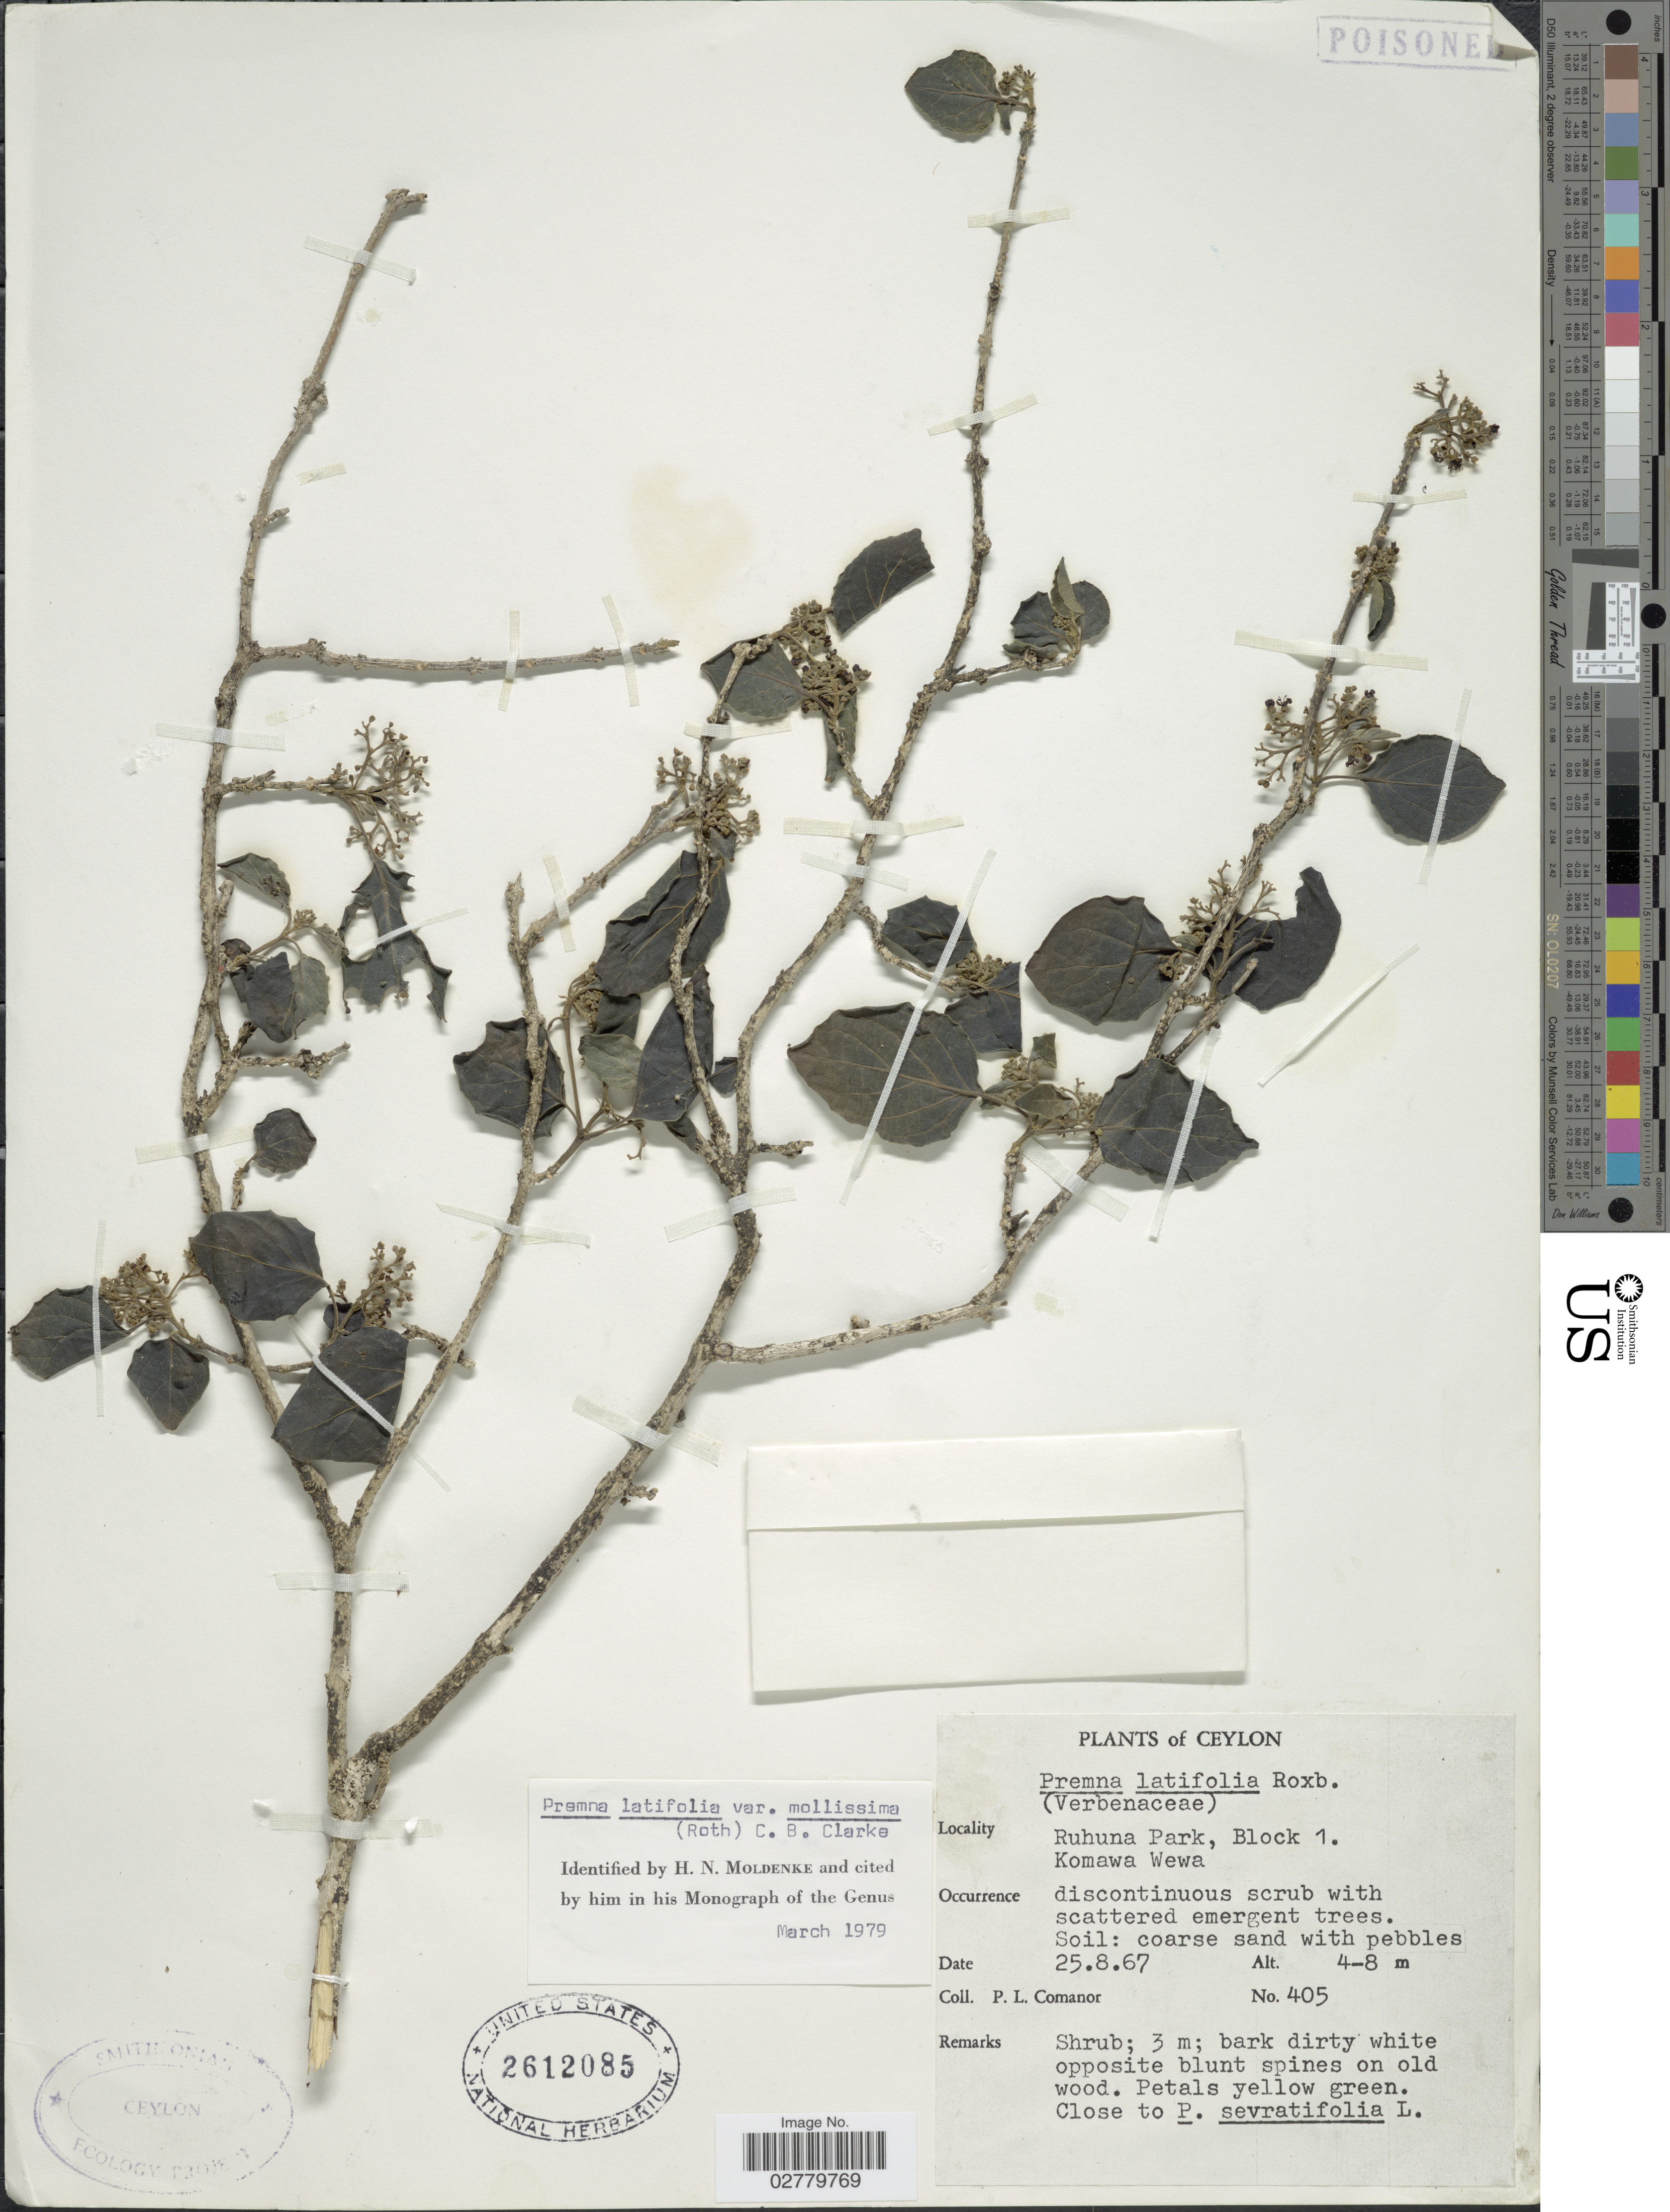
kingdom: Plantae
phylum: Tracheophyta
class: Magnoliopsida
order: Lamiales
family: Lamiaceae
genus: Premna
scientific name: Premna mollissima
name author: Roth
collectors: P. Comanor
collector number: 405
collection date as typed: Transcribed d/m/y: 25/8/67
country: Sri Lanka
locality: Ceylon. Ruhuna Park, Block 1. Komawa Wewa.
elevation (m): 4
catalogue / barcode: US 2612085